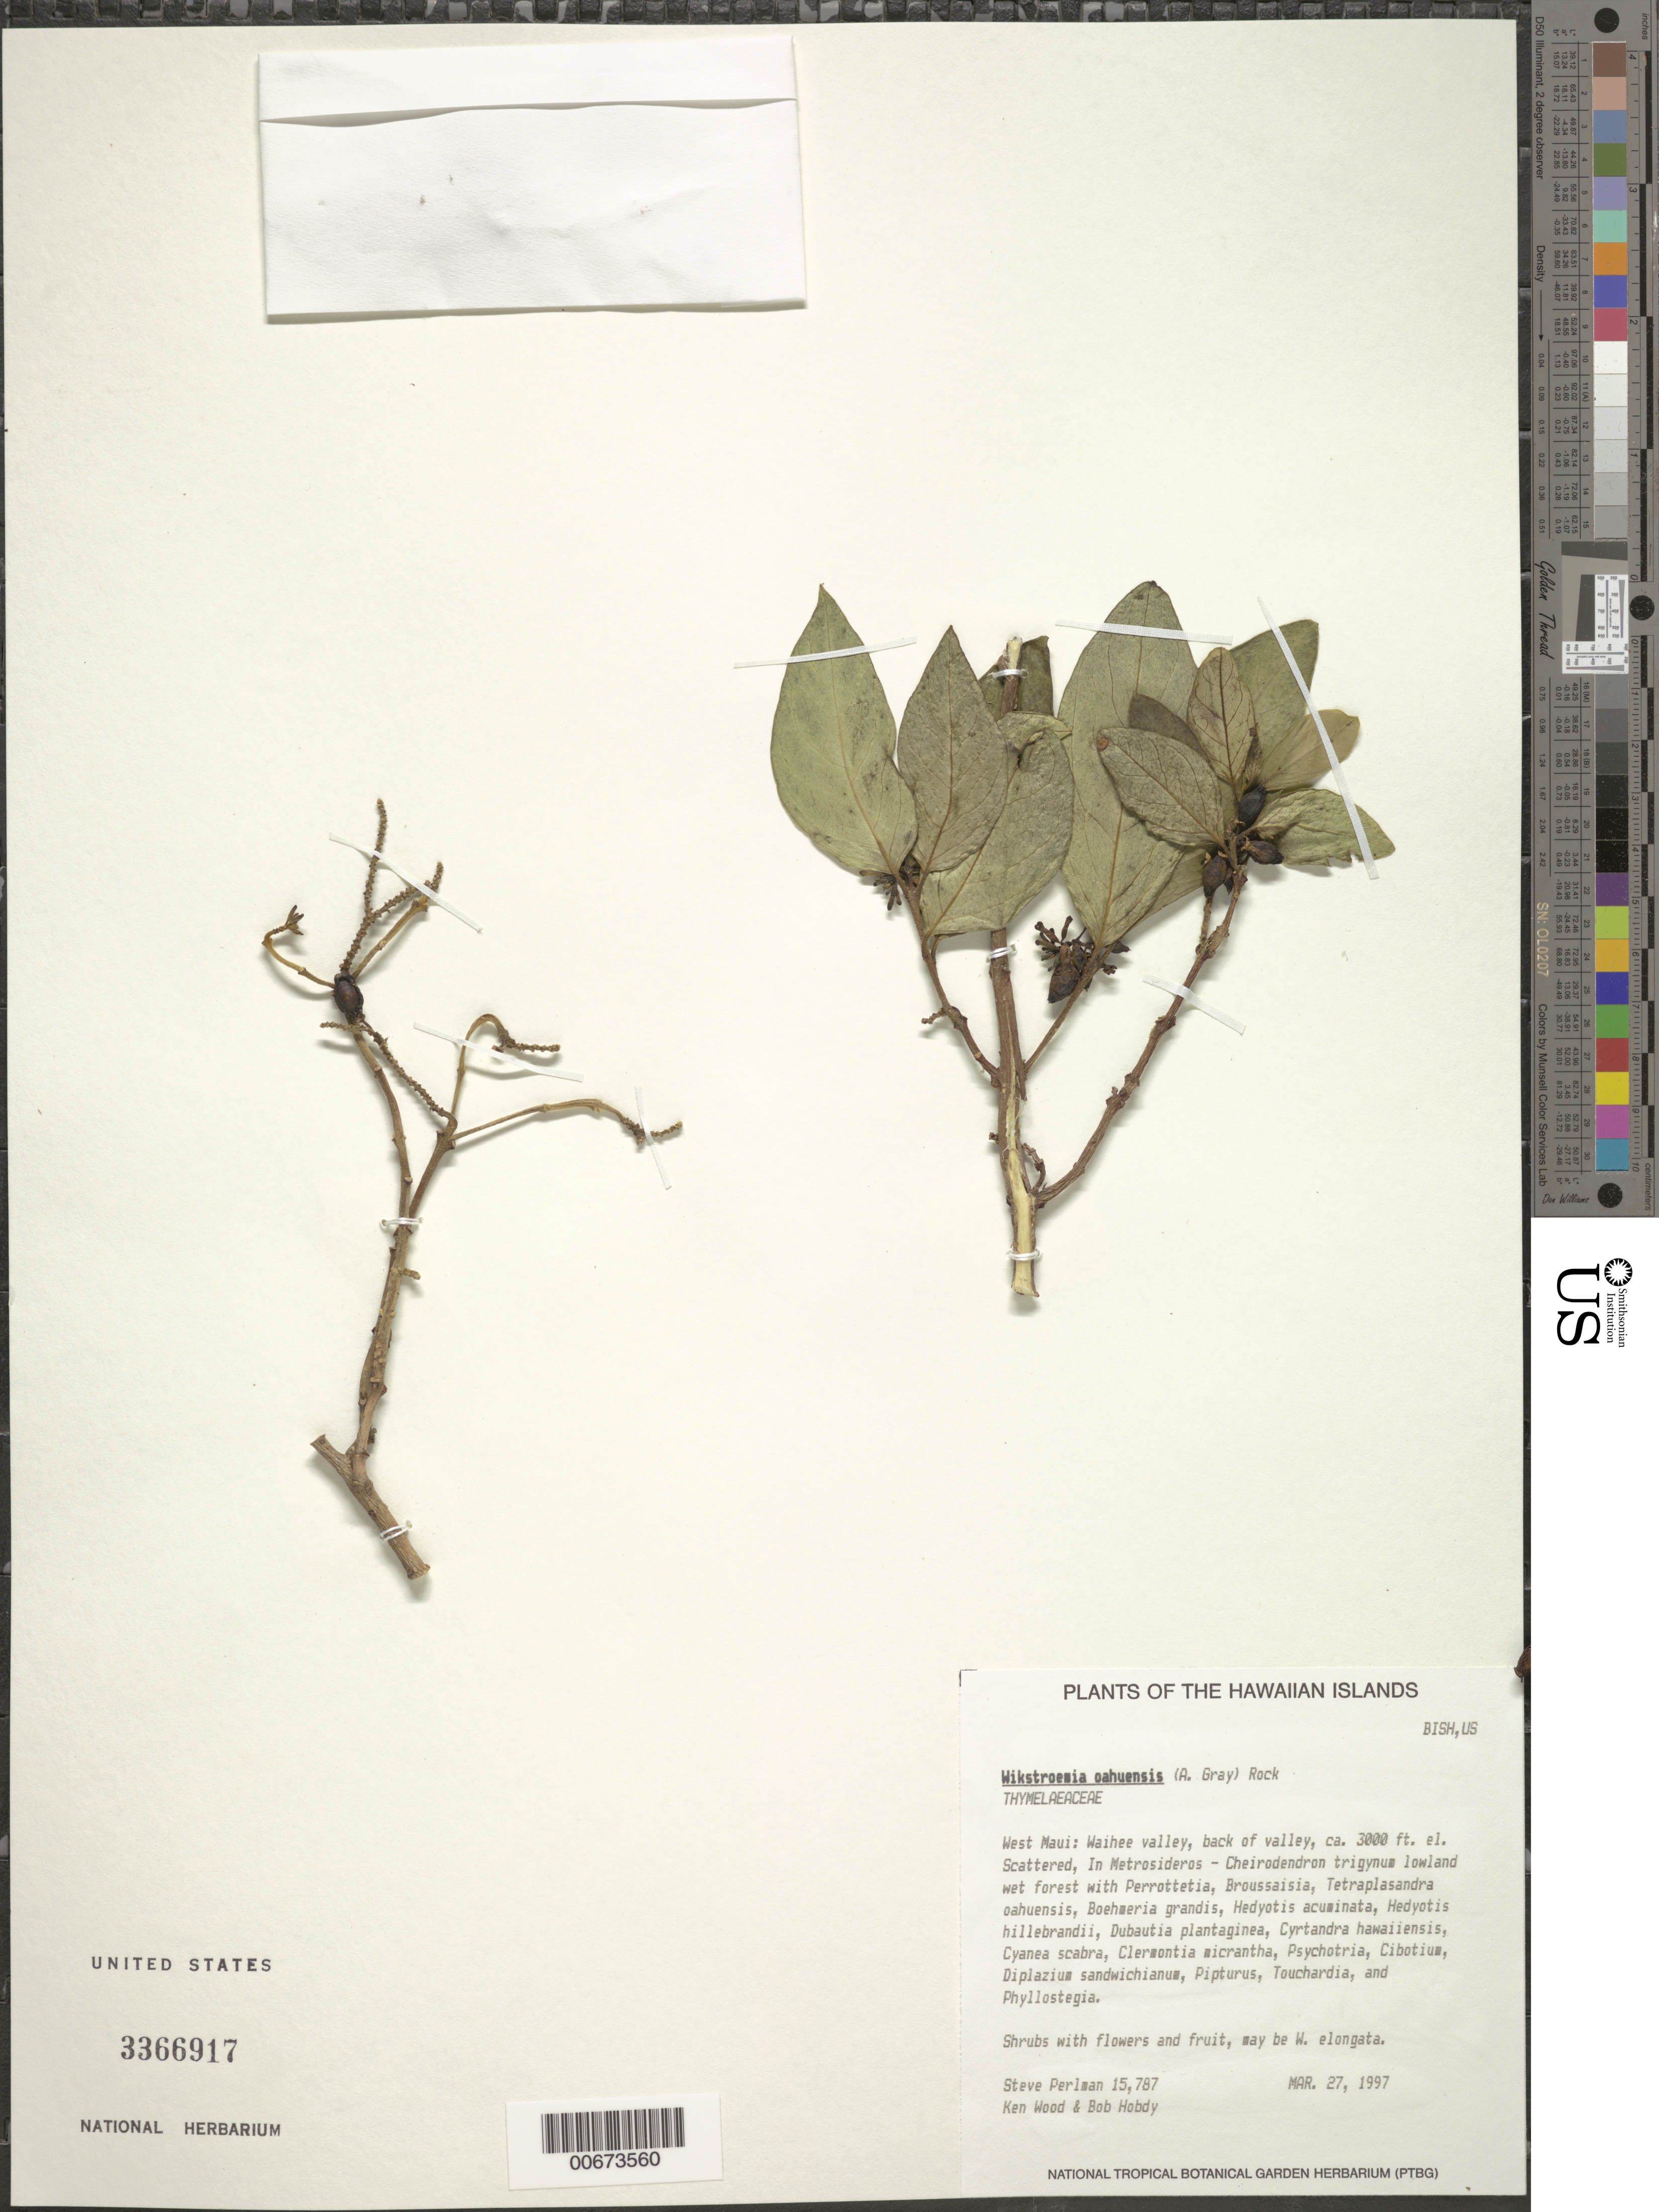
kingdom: Plantae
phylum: Tracheophyta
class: Magnoliopsida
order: Malvales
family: Thymelaeaceae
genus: Wikstroemia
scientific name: Wikstroemia oahuensis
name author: (A. Gray) Rock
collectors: S. P. Perlman, K. Wood & B. Hobdy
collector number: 15787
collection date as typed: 27 Mar 1997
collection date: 1997-03-27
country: United States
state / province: Hawaii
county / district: Maui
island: Maui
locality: West Maui, Waihe'e valley, back of valley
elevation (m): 914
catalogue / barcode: US 3366917